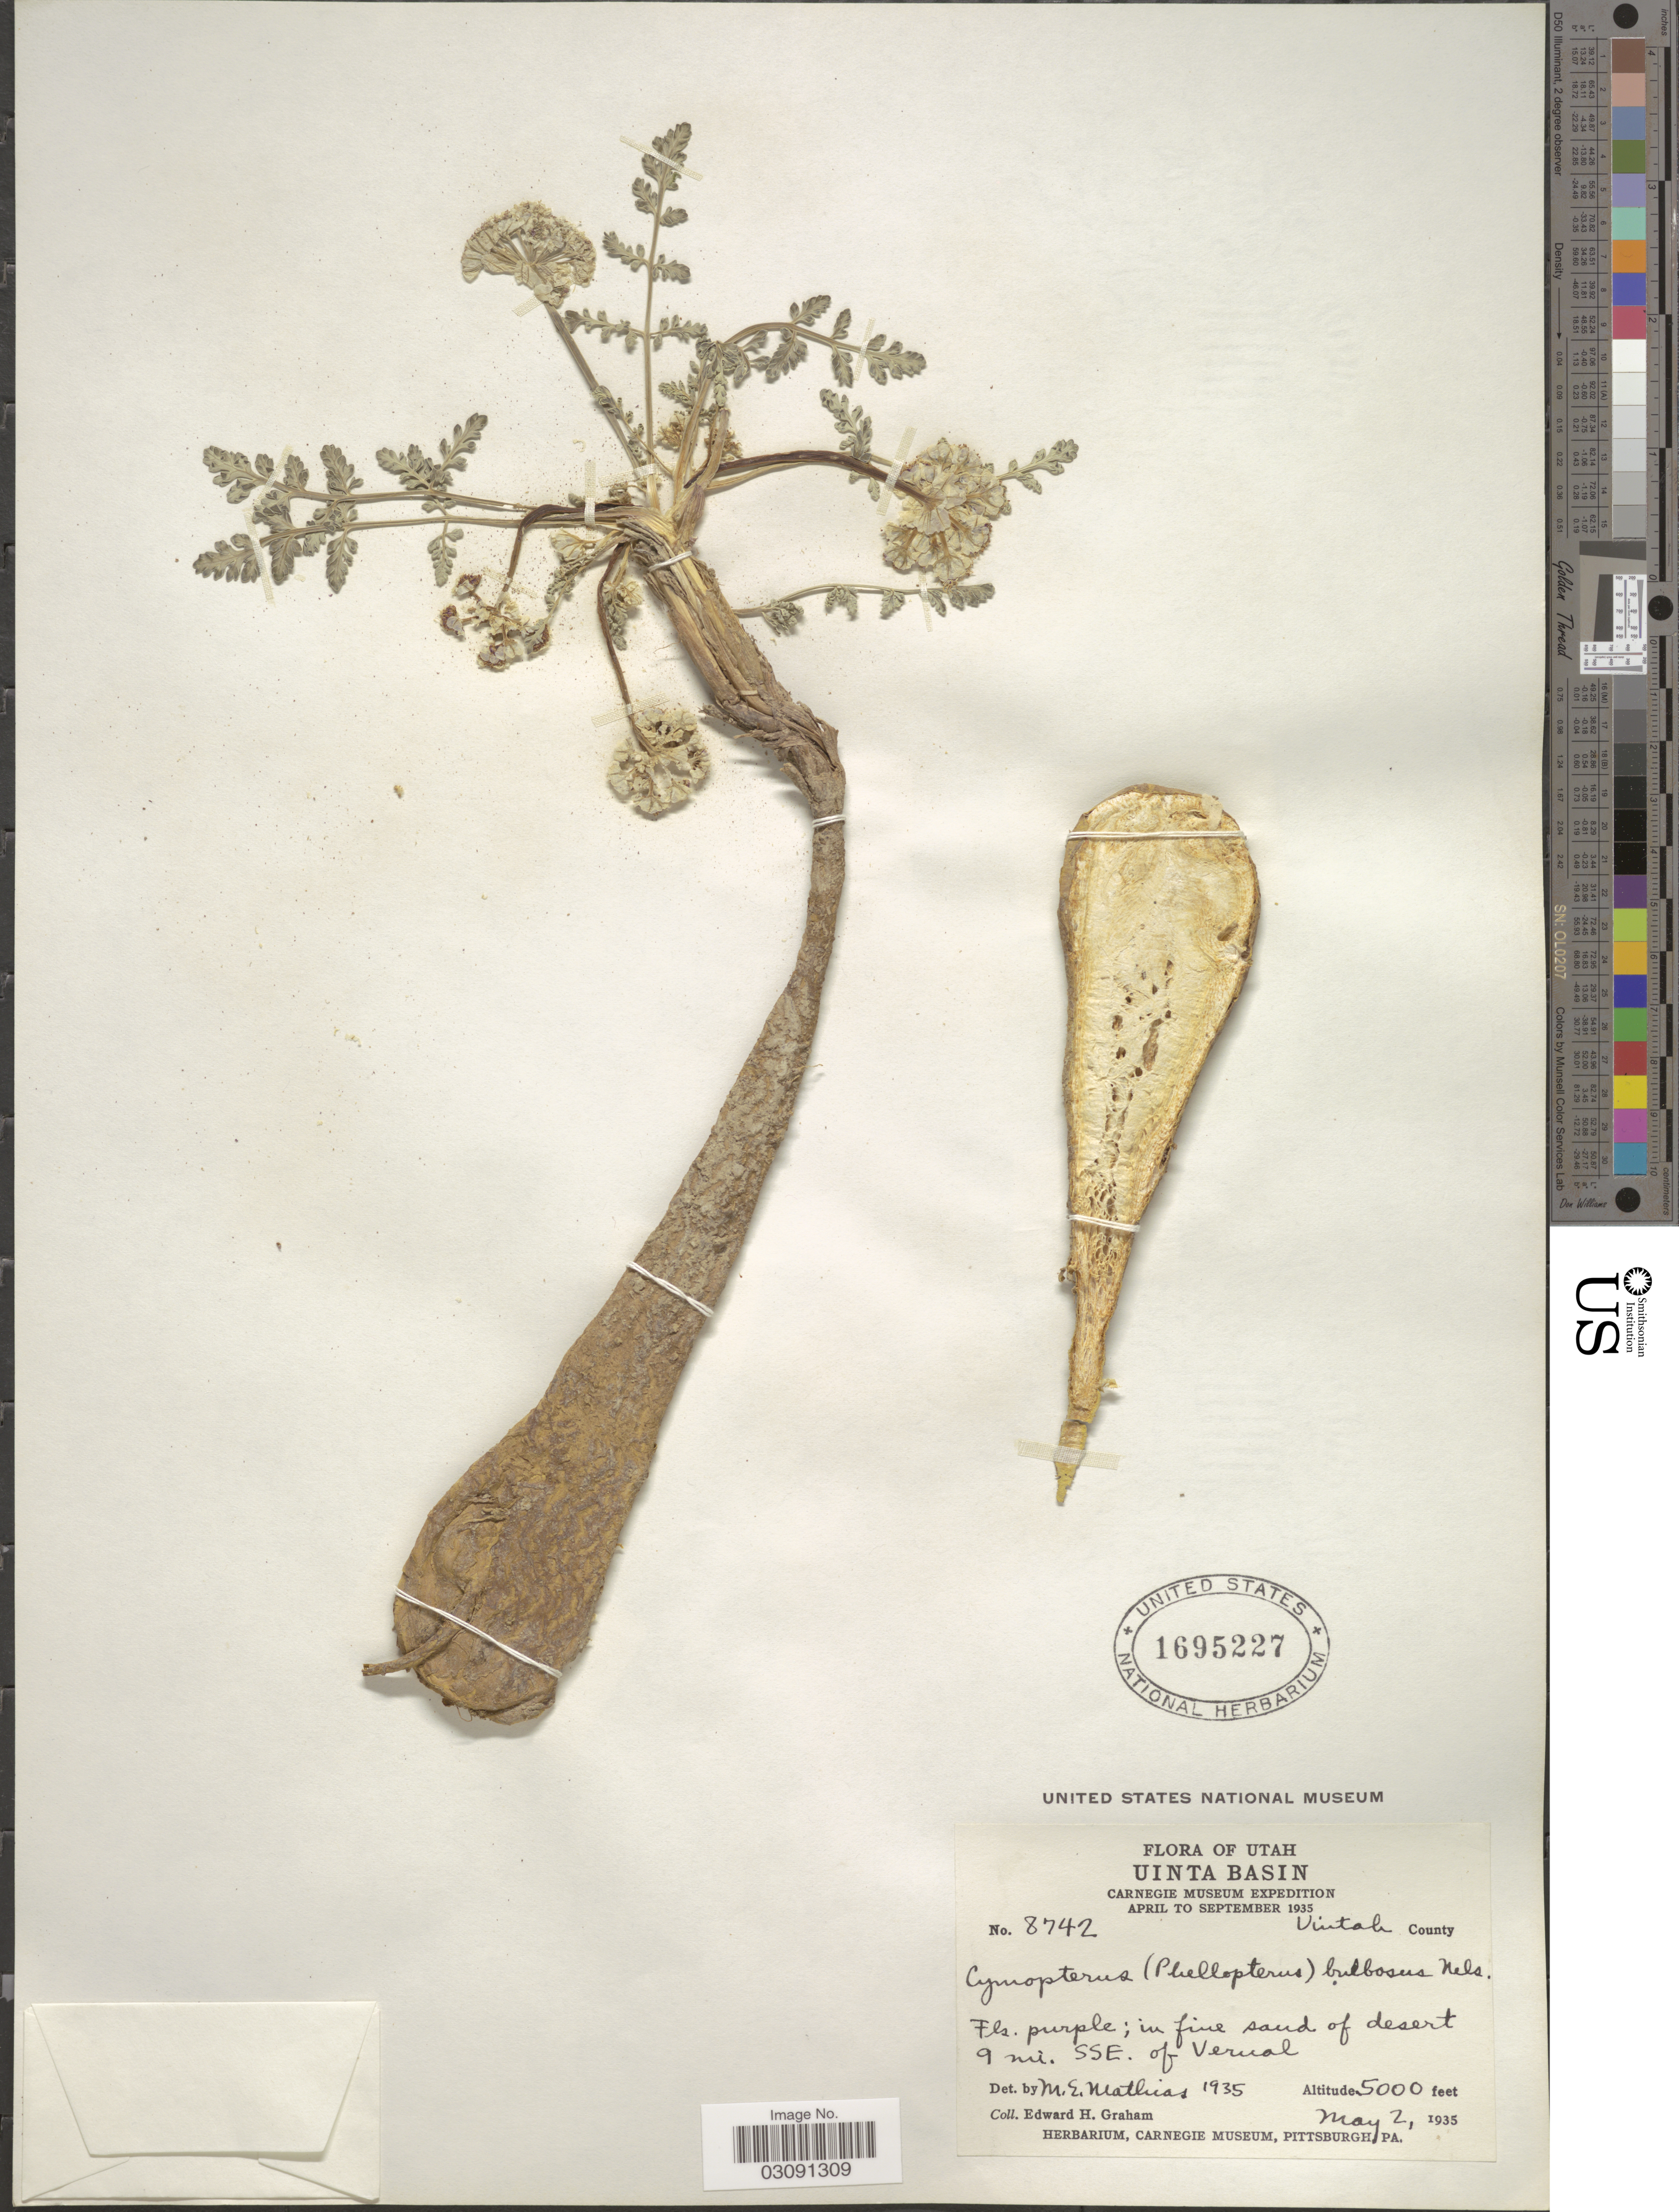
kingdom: Plantae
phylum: Tracheophyta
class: Magnoliopsida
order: Apiales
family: Apiaceae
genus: Cymopterus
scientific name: Cymopterus bulbosus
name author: A. Nelson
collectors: E. H. Graham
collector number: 8742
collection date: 1935-05-02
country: United States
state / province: Utah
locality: Uinta Basin. Uintah County. In fine sand of desert 9 mi. SSE. of Vernal.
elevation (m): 1524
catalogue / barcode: US 1695227